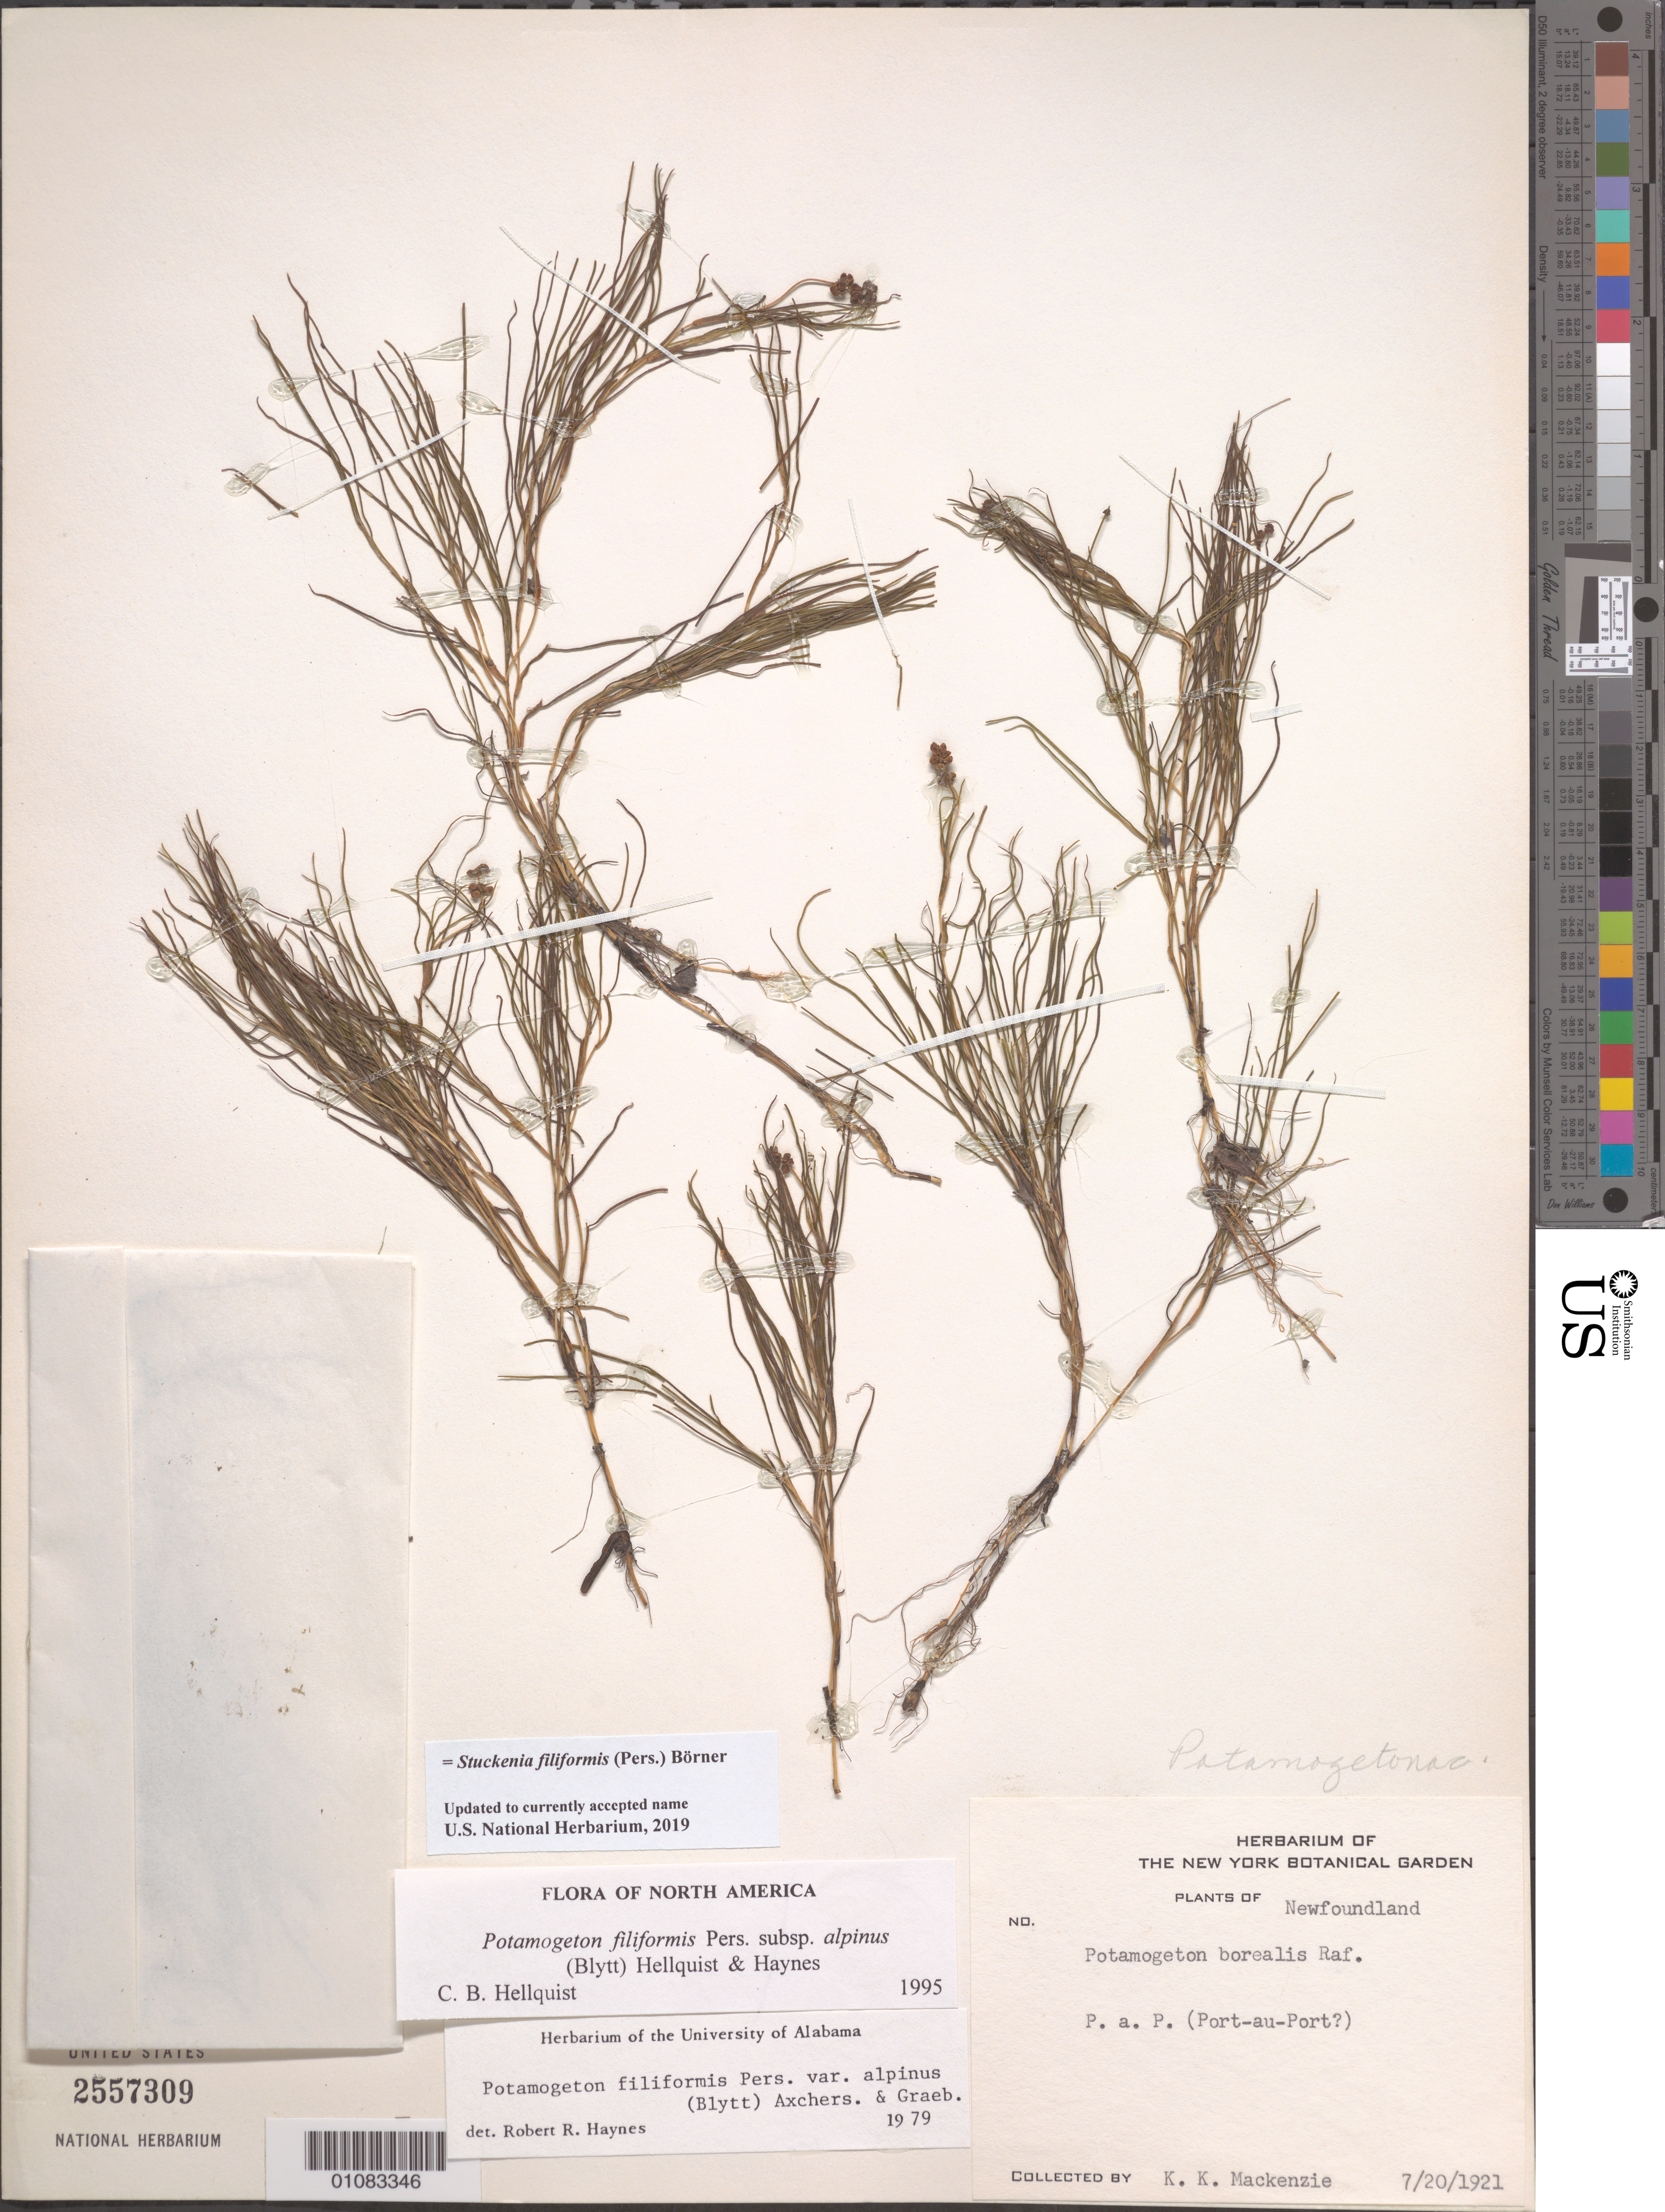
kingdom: Plantae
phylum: Tracheophyta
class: Liliopsida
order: Alismatales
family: Potamogetonaceae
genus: Stuckenia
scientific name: Stuckenia filiformis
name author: (Pers.) Börner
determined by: Strong, Mark T., (BOT), Smithsonian Institution - National Museum of Natural History (UNITED STATES)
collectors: K. K. Mackenzie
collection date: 1921-07-20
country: Canada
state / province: Newfoundland and Labrador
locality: Port a Port